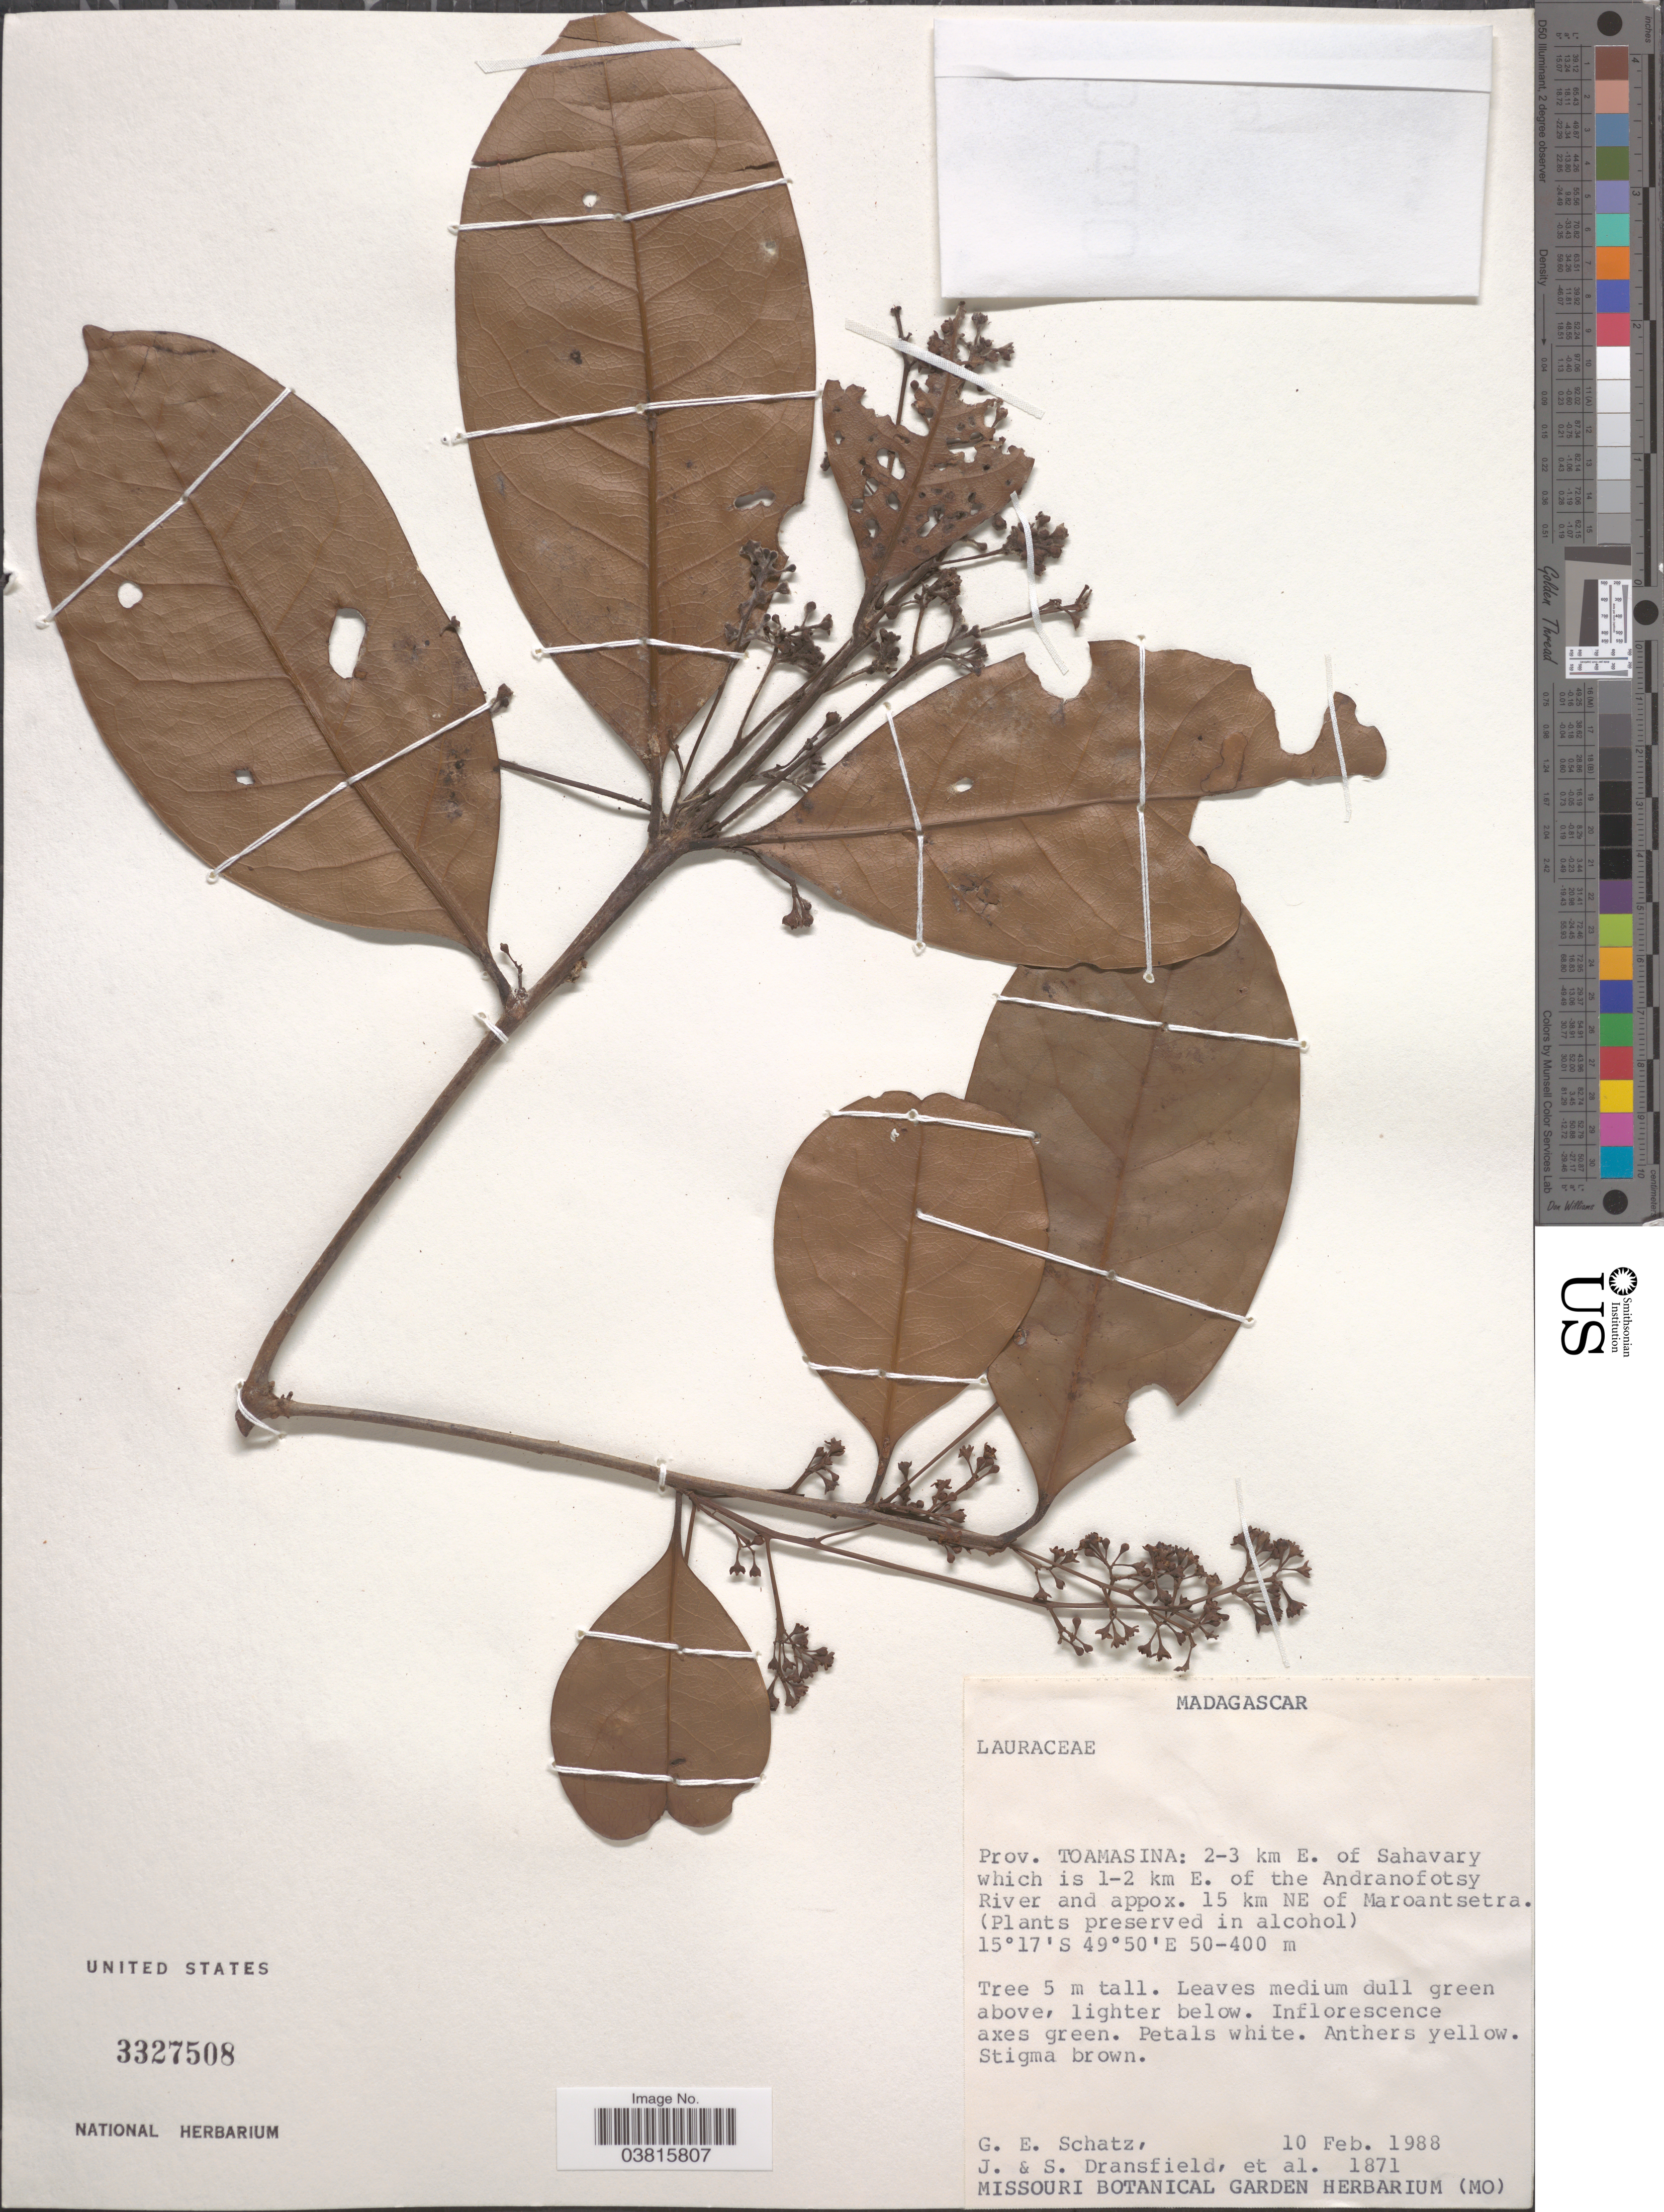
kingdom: Plantae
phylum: Tracheophyta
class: Magnoliopsida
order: Laurales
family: Lauraceae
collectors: G. Schatz, J. Dransfield, S. Dransfield & et al.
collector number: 1871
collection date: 1988-02-10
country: Madagascar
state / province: Analanjirofo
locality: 2-3 km E. of Sahavary which is 1-2 km E. of the Andranofotsy River and appox. 15 km NE of Maroantsetra.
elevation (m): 50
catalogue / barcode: US 3327508